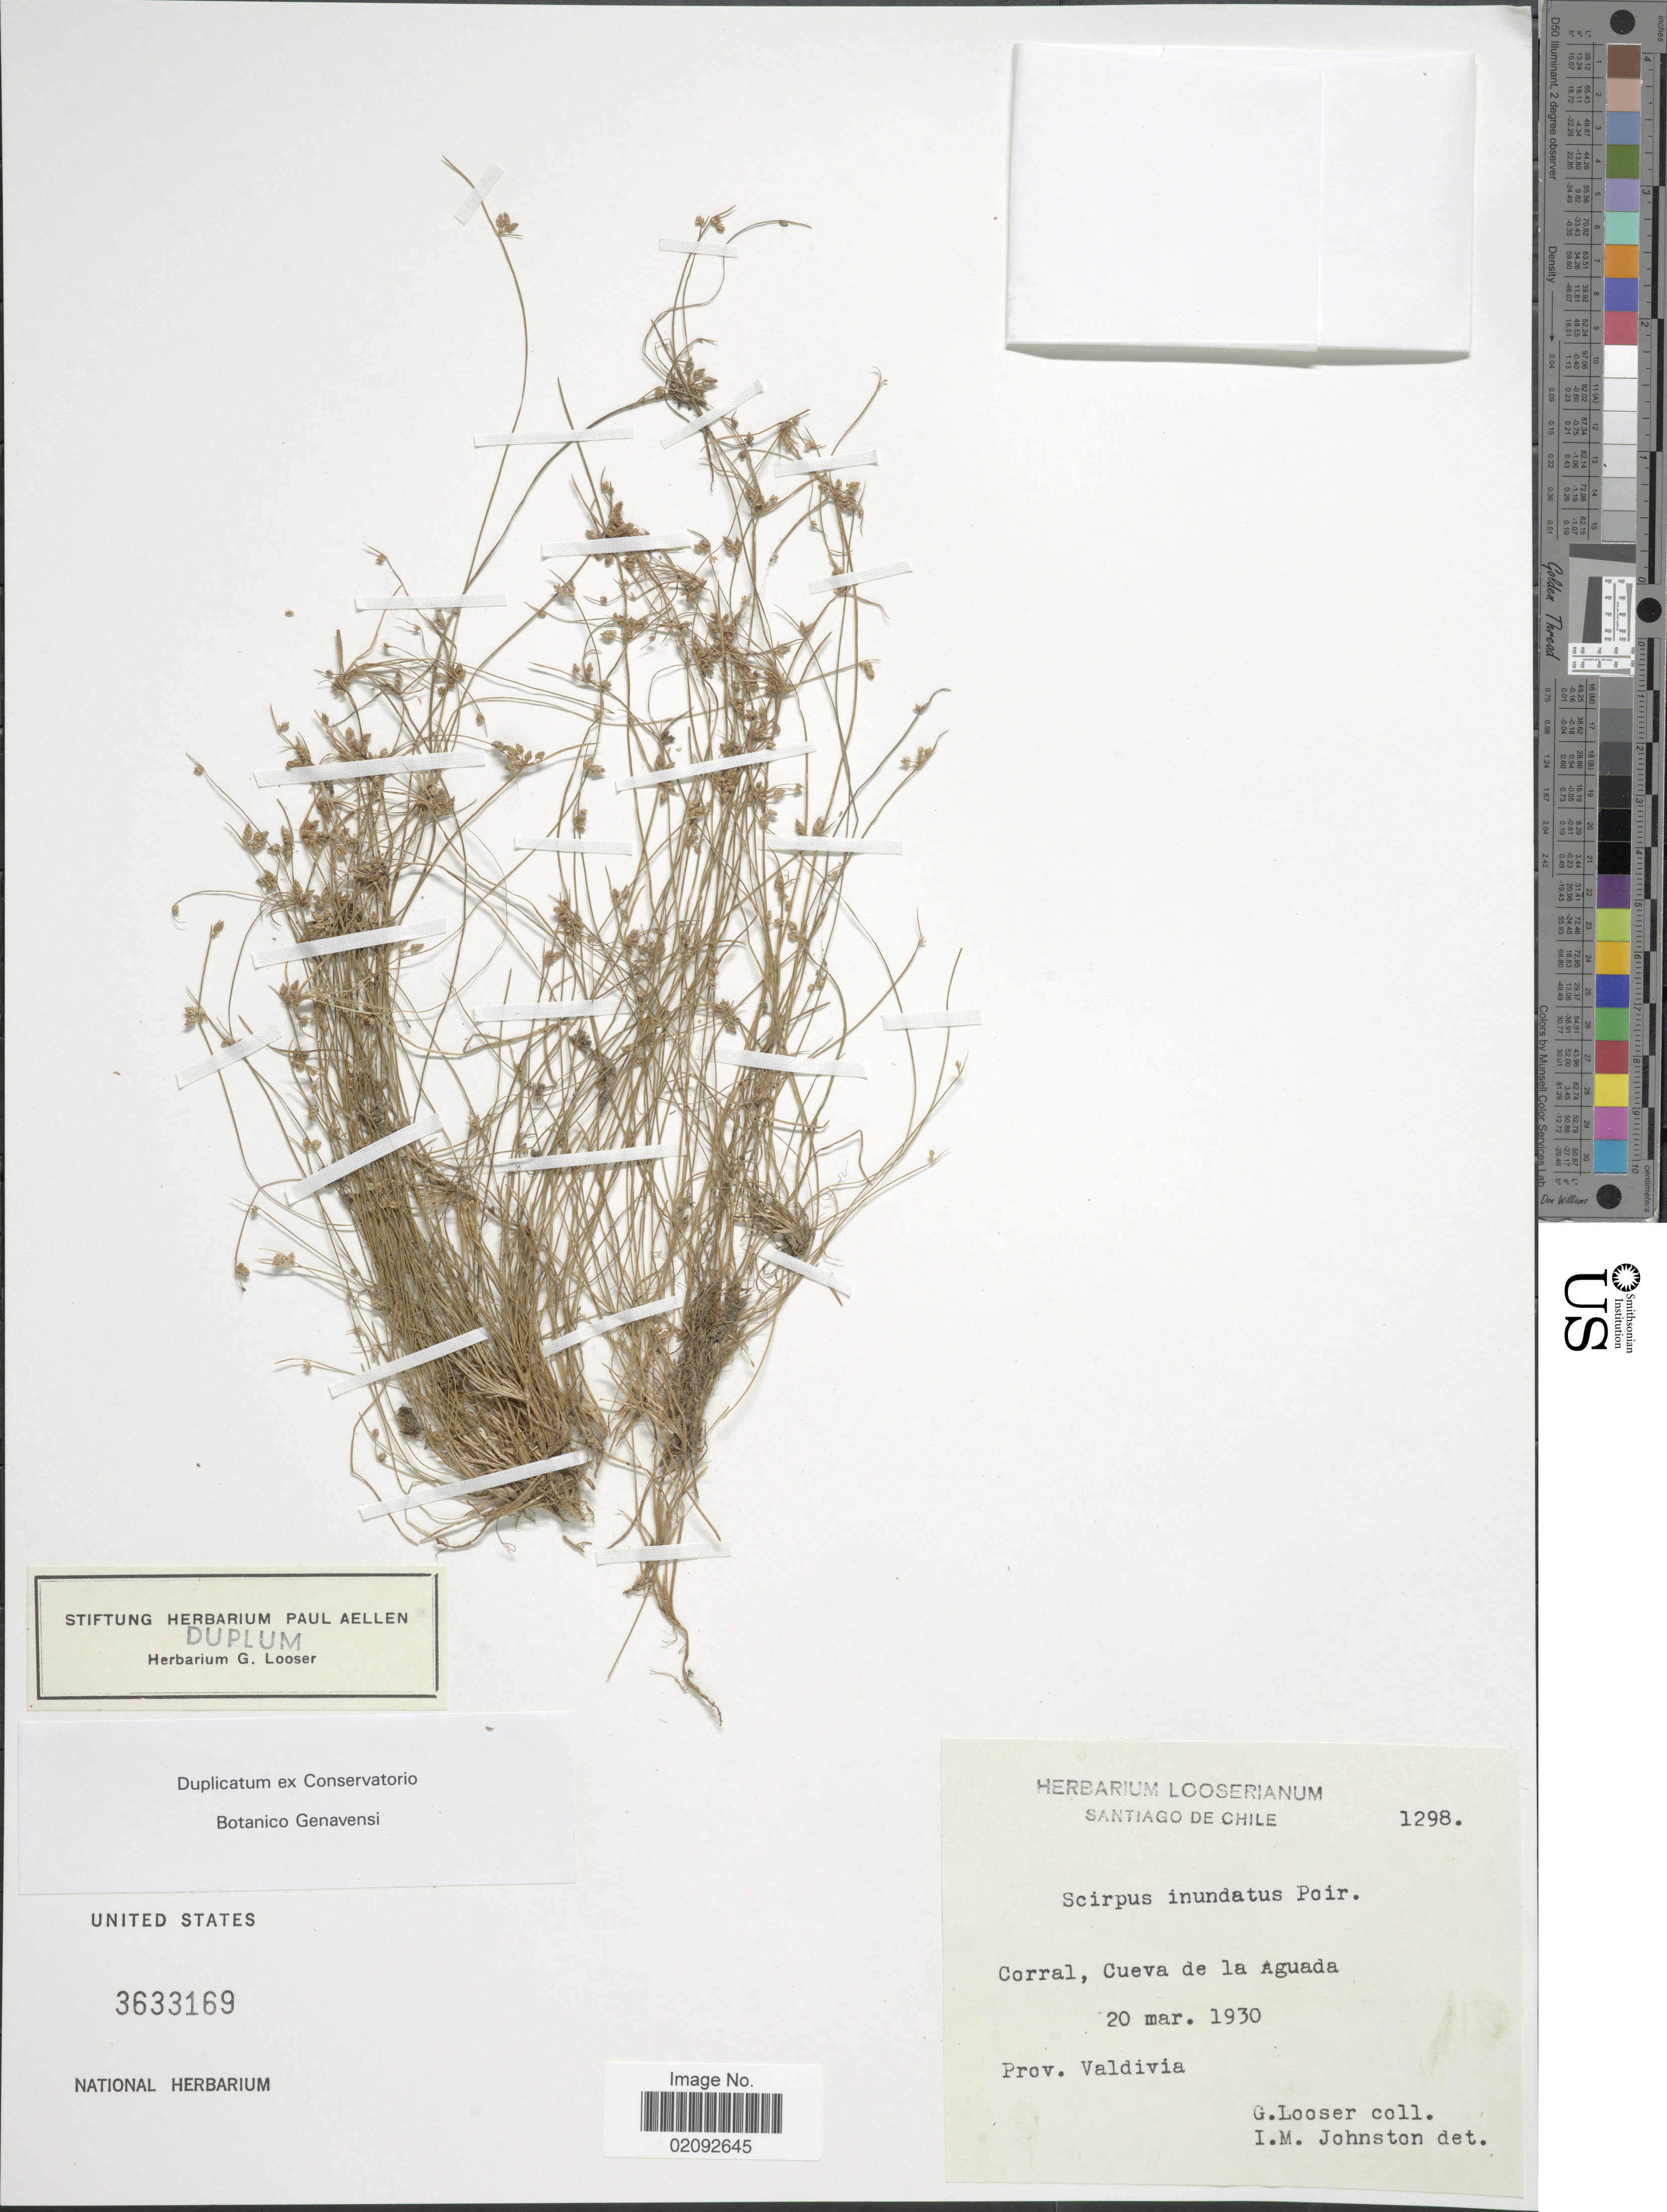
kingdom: Plantae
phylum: Tracheophyta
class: Liliopsida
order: Poales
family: Cyperaceae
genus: Isolepis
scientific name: Isolepis nigricans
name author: Kunth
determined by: Strong, Mark T., (BOT), Smithsonian Institution - National Museum of Natural History (UNITED STATES)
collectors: G. Looser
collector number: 1298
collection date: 1930-03-20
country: Chile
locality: Corral, Cueva de la Aguada, Prov. Valdivia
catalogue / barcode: US 3633169